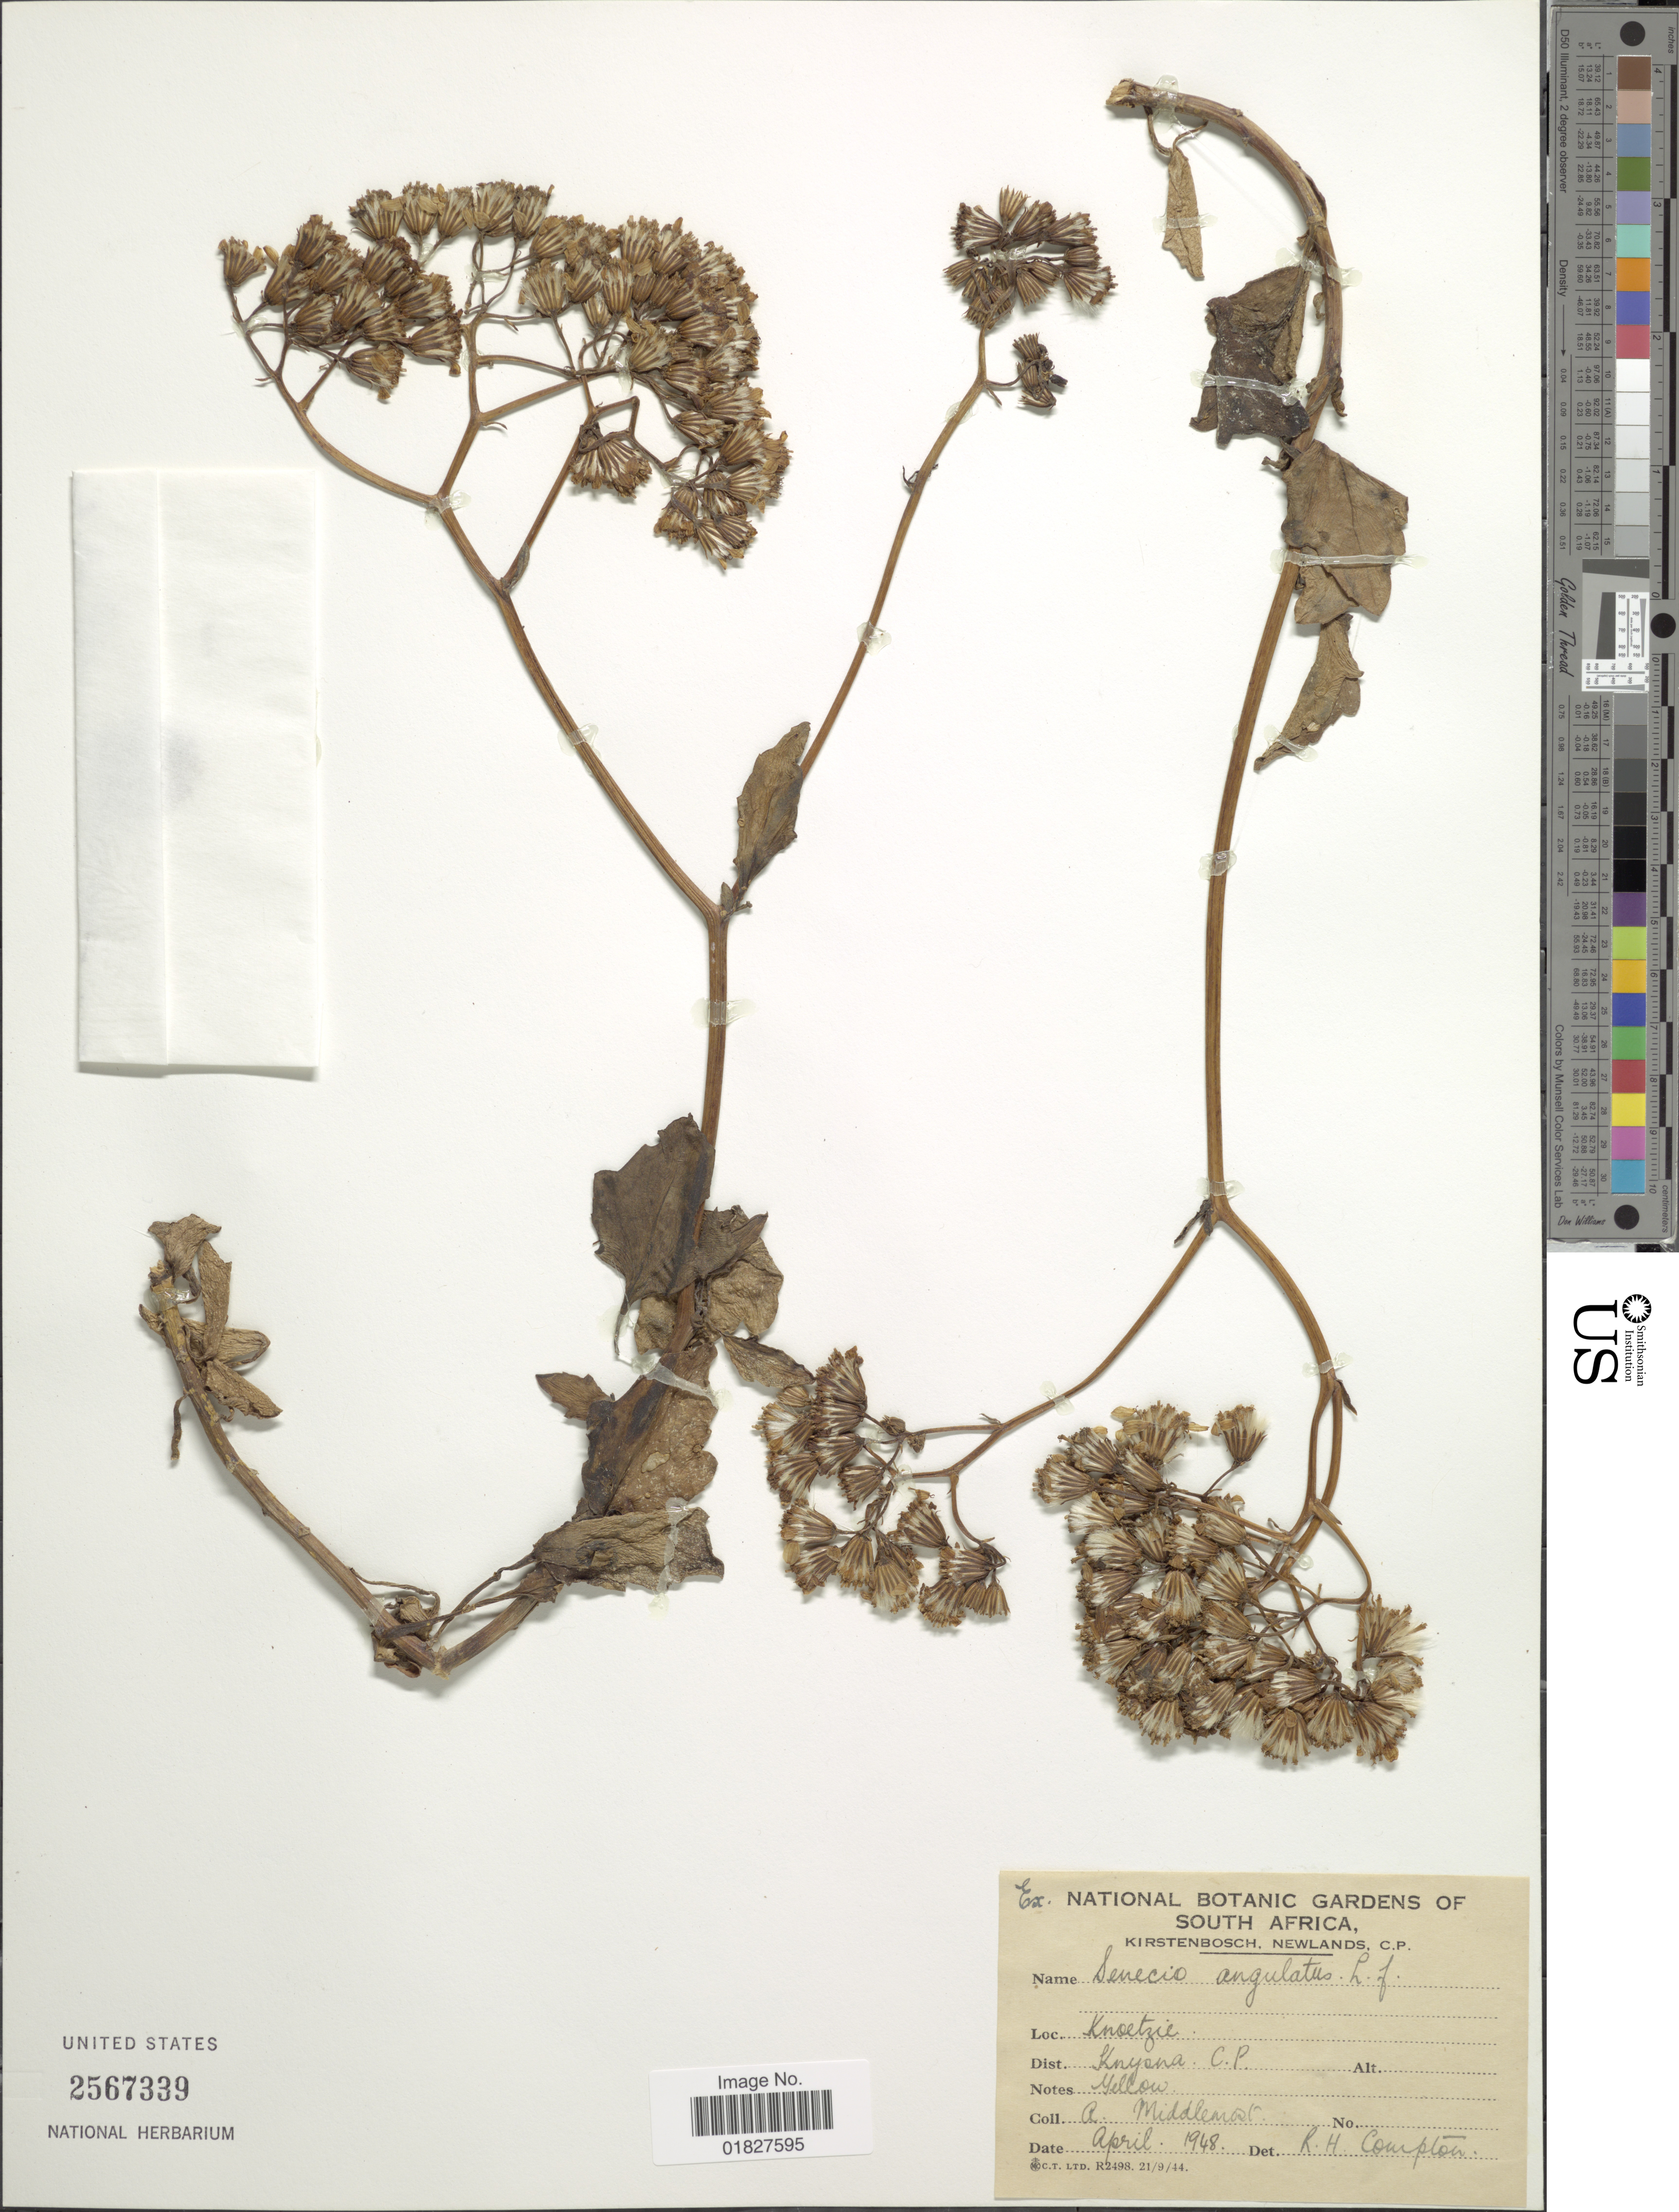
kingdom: Plantae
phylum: Tracheophyta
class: Magnoliopsida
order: Asterales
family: Asteraceae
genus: Solanecio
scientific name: Solanecio angulatus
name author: (Vahl) C. Jeffrey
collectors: A. Middlemost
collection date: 1948-04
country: South Africa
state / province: Western Cape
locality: Knoetzie, Knysna, C. P.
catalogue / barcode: US 2567339